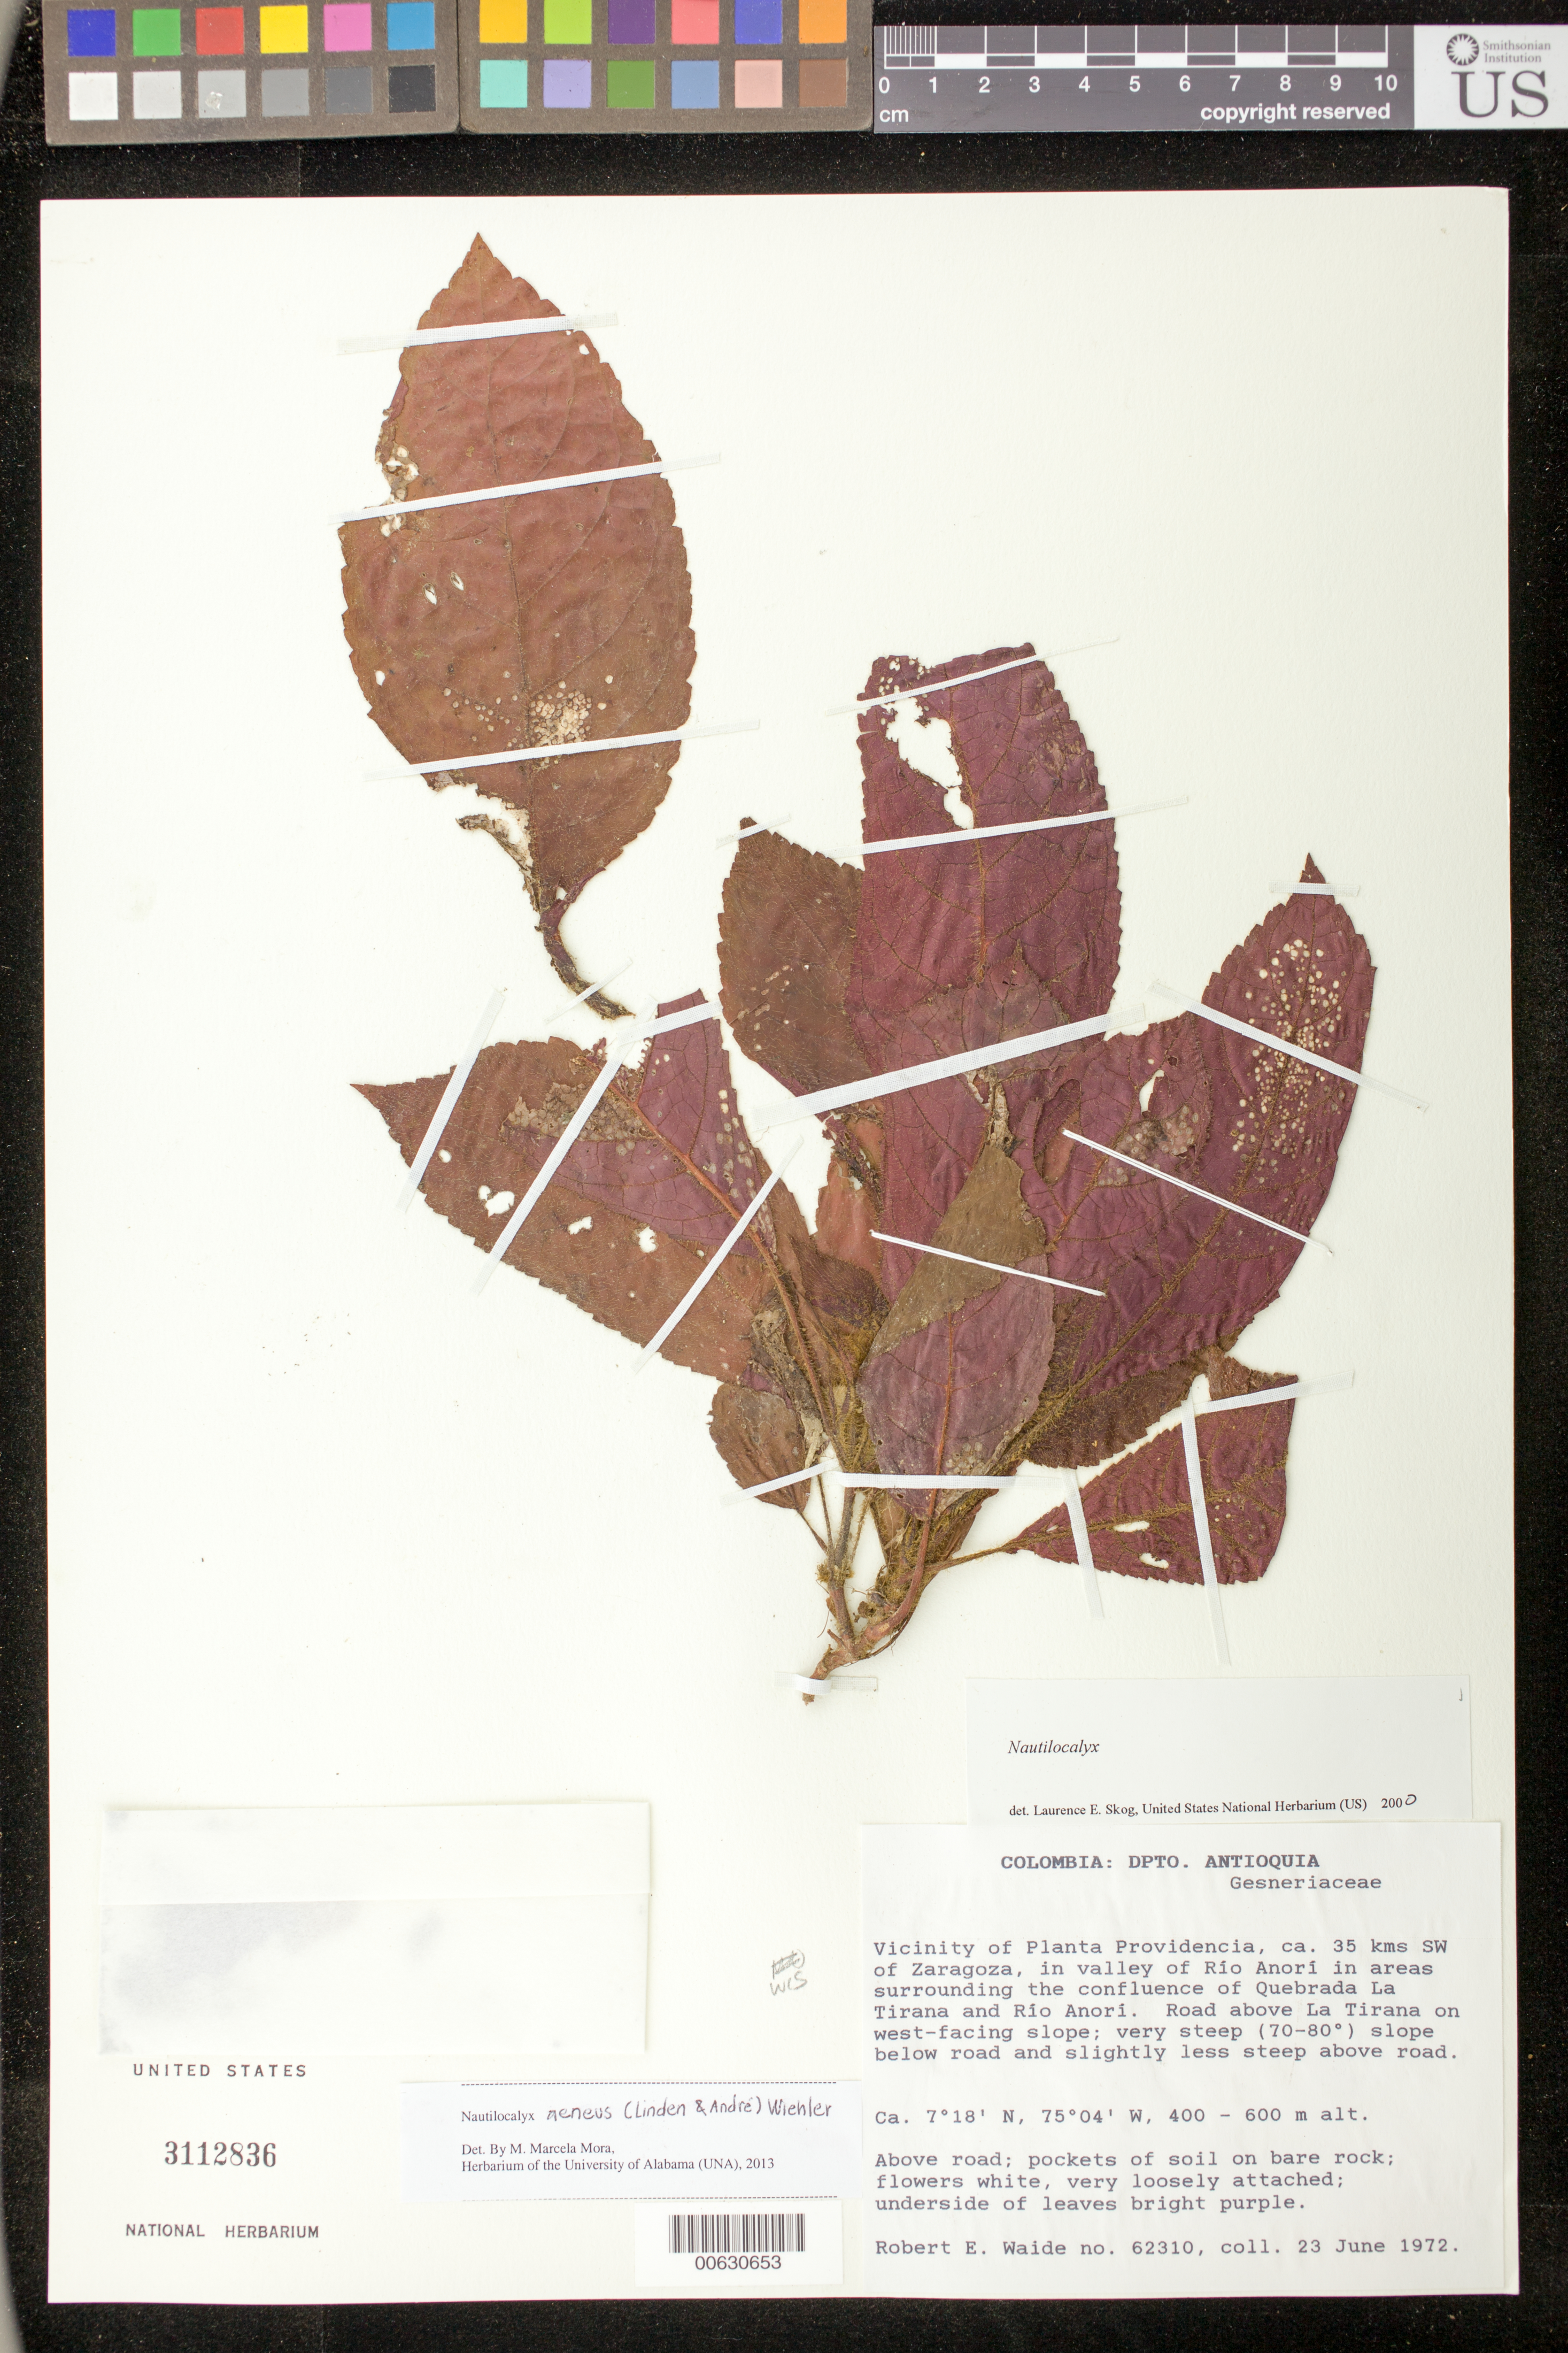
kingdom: Plantae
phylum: Tracheophyta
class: Magnoliopsida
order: Lamiales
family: Gesneriaceae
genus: Nautilocalyx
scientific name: Nautilocalyx aeneus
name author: (Linden & André) Wiehler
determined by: Mora, M. Marcela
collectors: R. Waide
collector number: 62310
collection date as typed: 23 Jun 1972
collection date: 1972-06-23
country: Colombia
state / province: Antioquia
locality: Vicinity of Planta Providencia, ca. 35 km SW of Zaragoza, in valley of Río Anorí in areas surrounding the confluence of Quebrada La Tirana and Río Anorí, road above La Tirana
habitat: On west-facing slope, very steep (70-80°) slope below road and slightly less steep above road; above road, pockets of soil on bare rock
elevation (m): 400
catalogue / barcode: US 3112836